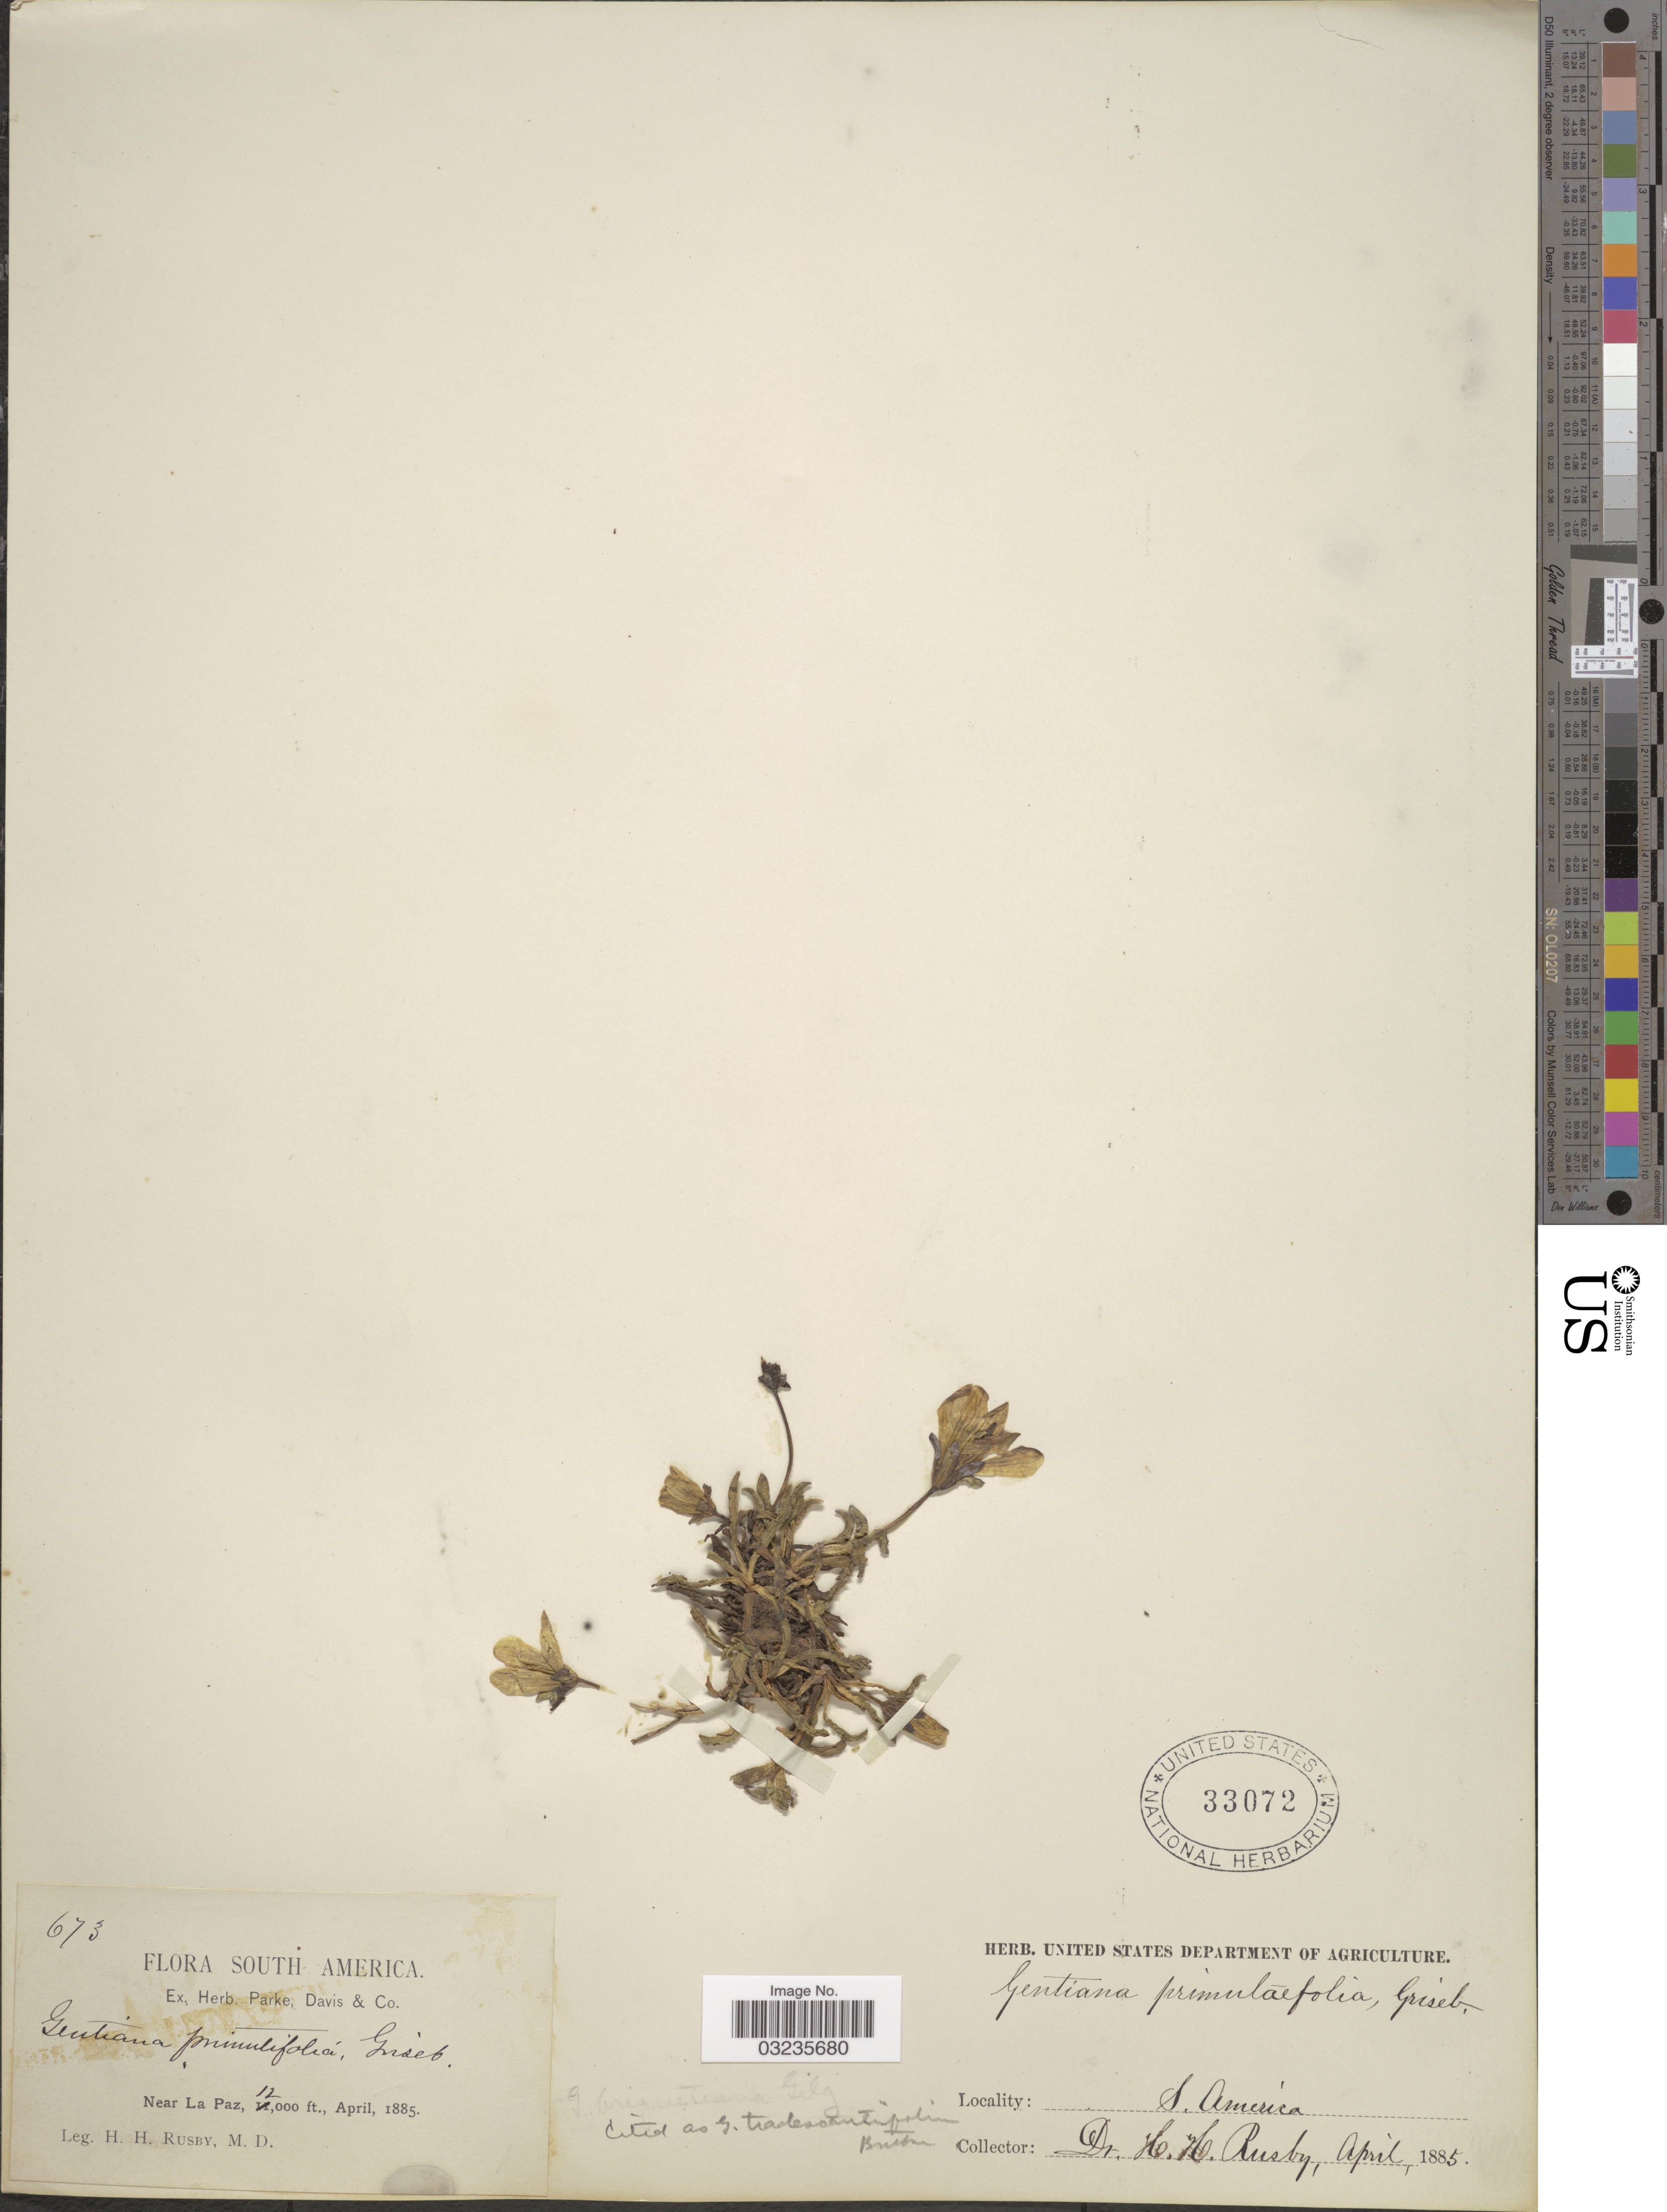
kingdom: Plantae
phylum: Tracheophyta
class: Magnoliopsida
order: Gentianales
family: Gentianaceae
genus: Gentiana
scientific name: Gentiana tradescantiifolia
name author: Britton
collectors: H. H. Rusby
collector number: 673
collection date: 1885-04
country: Bolivia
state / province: La Paz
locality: Near La Paz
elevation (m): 3658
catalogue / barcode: US 33072